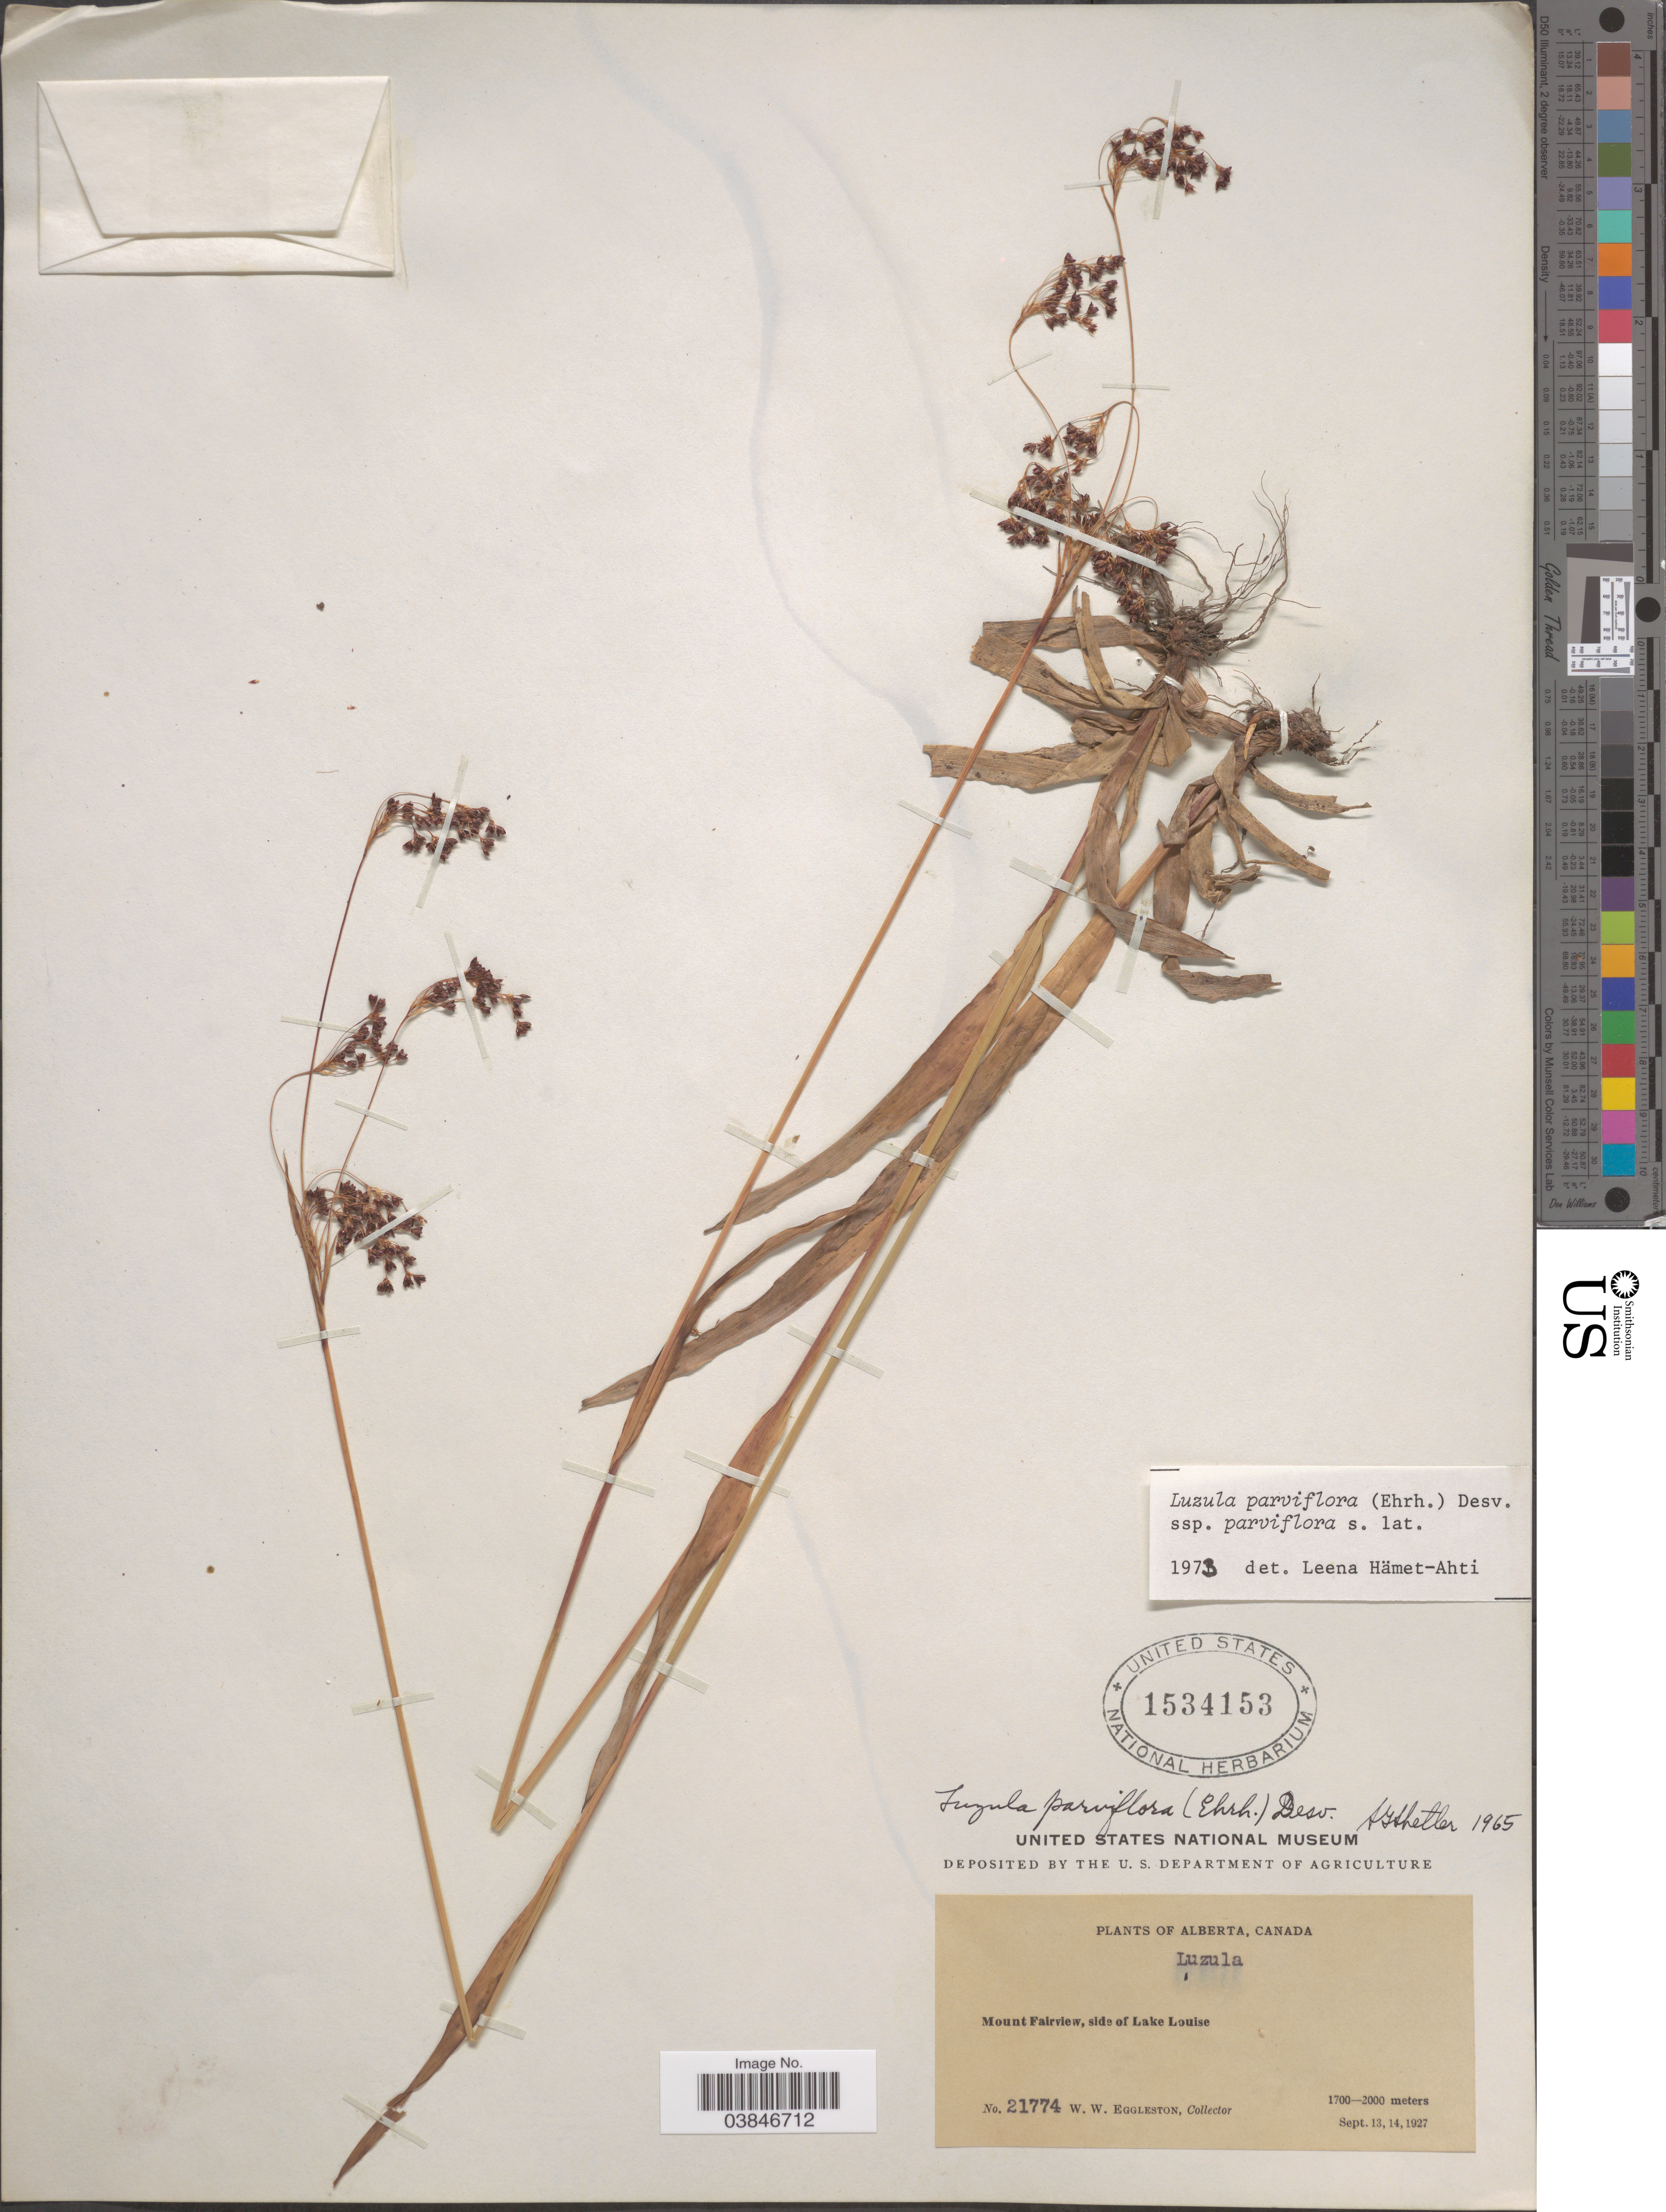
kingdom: Plantae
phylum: Tracheophyta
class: Liliopsida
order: Poales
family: Juncaceae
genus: Luzula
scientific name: Luzula parviflora subsp. parviflora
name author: (Ehrh.) Desv.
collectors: W. W. Eggleston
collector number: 21774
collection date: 1927-09-13/1927-09-14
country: Canada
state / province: Alberta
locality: Mount Fairview, side of Lake Louise.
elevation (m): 1700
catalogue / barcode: US 1534153